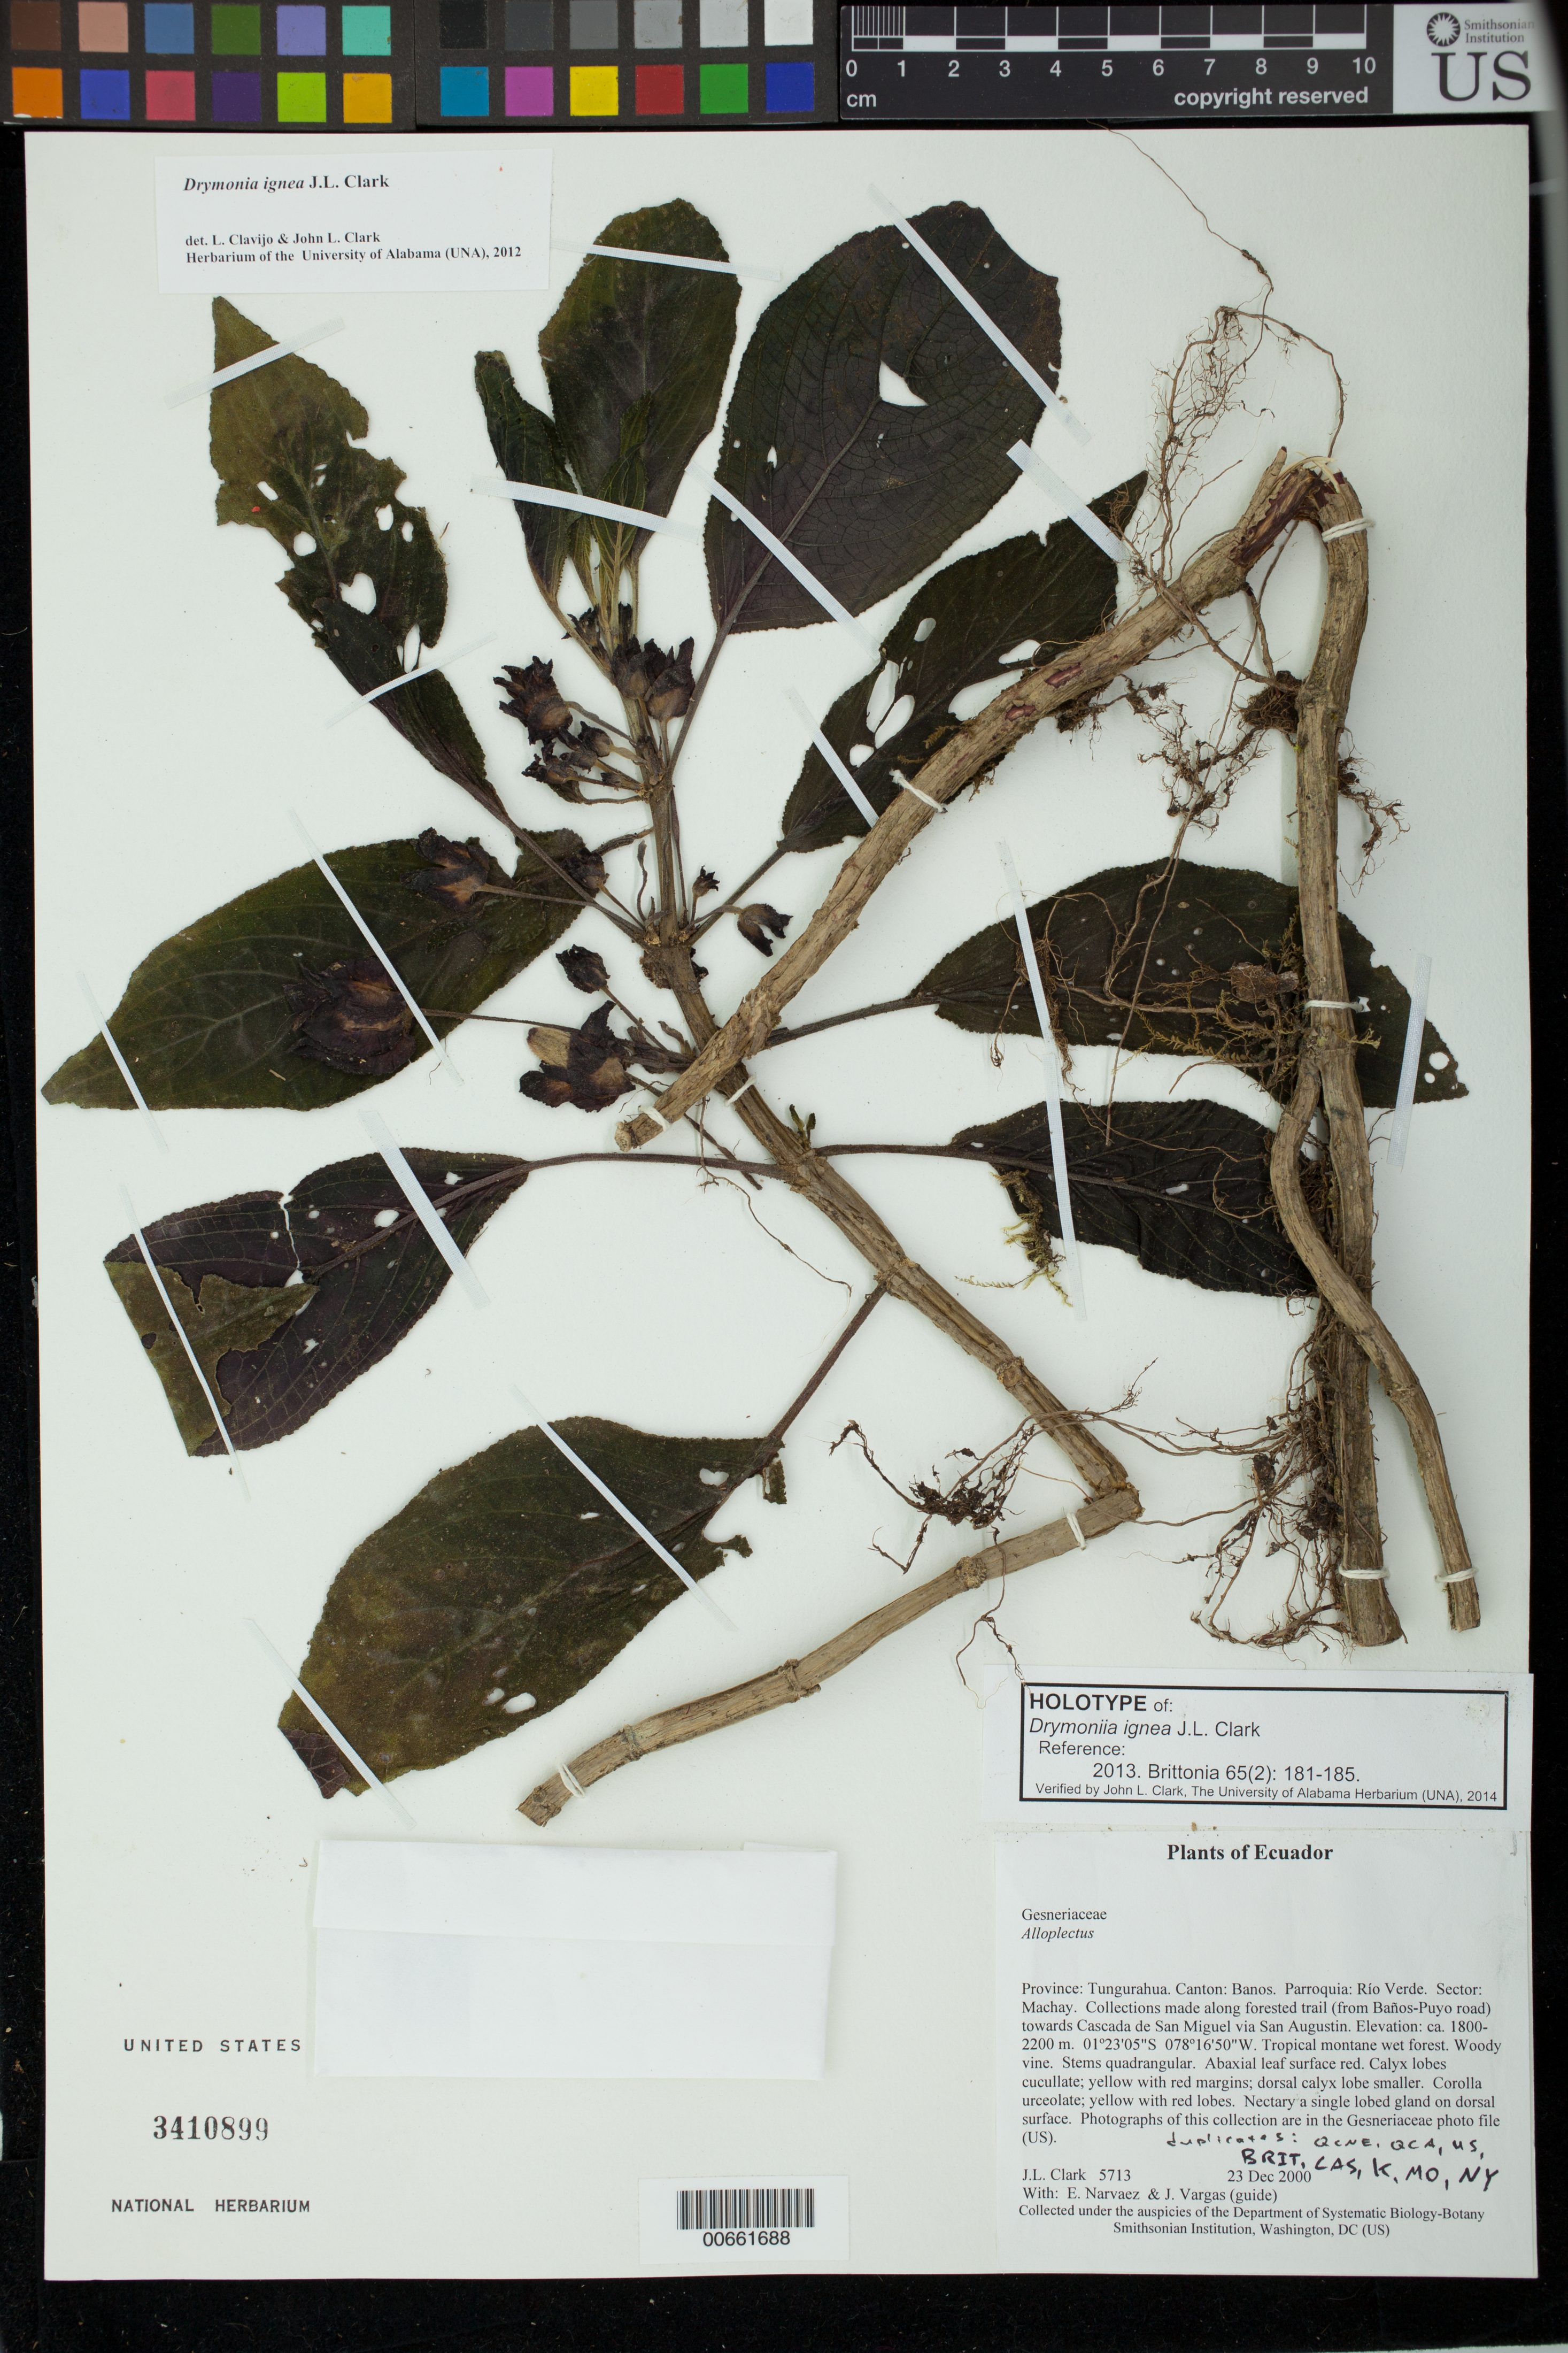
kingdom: Plantae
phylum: Tracheophyta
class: Magnoliopsida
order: Lamiales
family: Gesneriaceae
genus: Drymonia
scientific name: Drymonia ignea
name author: J.L. Clark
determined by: Clavijo, L.; Clark, J. L.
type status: Holotype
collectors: J. L. Clark, E. Narváez & J. Vargas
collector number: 5713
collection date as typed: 23 Dec 2000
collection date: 2000-12-23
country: Ecuador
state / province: Tungurahua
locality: Cantón: Banos. Parroquia: Río Verde. Sector: Machay. Collections made along forested trail (from Baños-Puyo road) towards Cascada de San Miguel via San Augustin.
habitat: Tropical montane wet forest.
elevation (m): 1800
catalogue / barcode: US 3410899